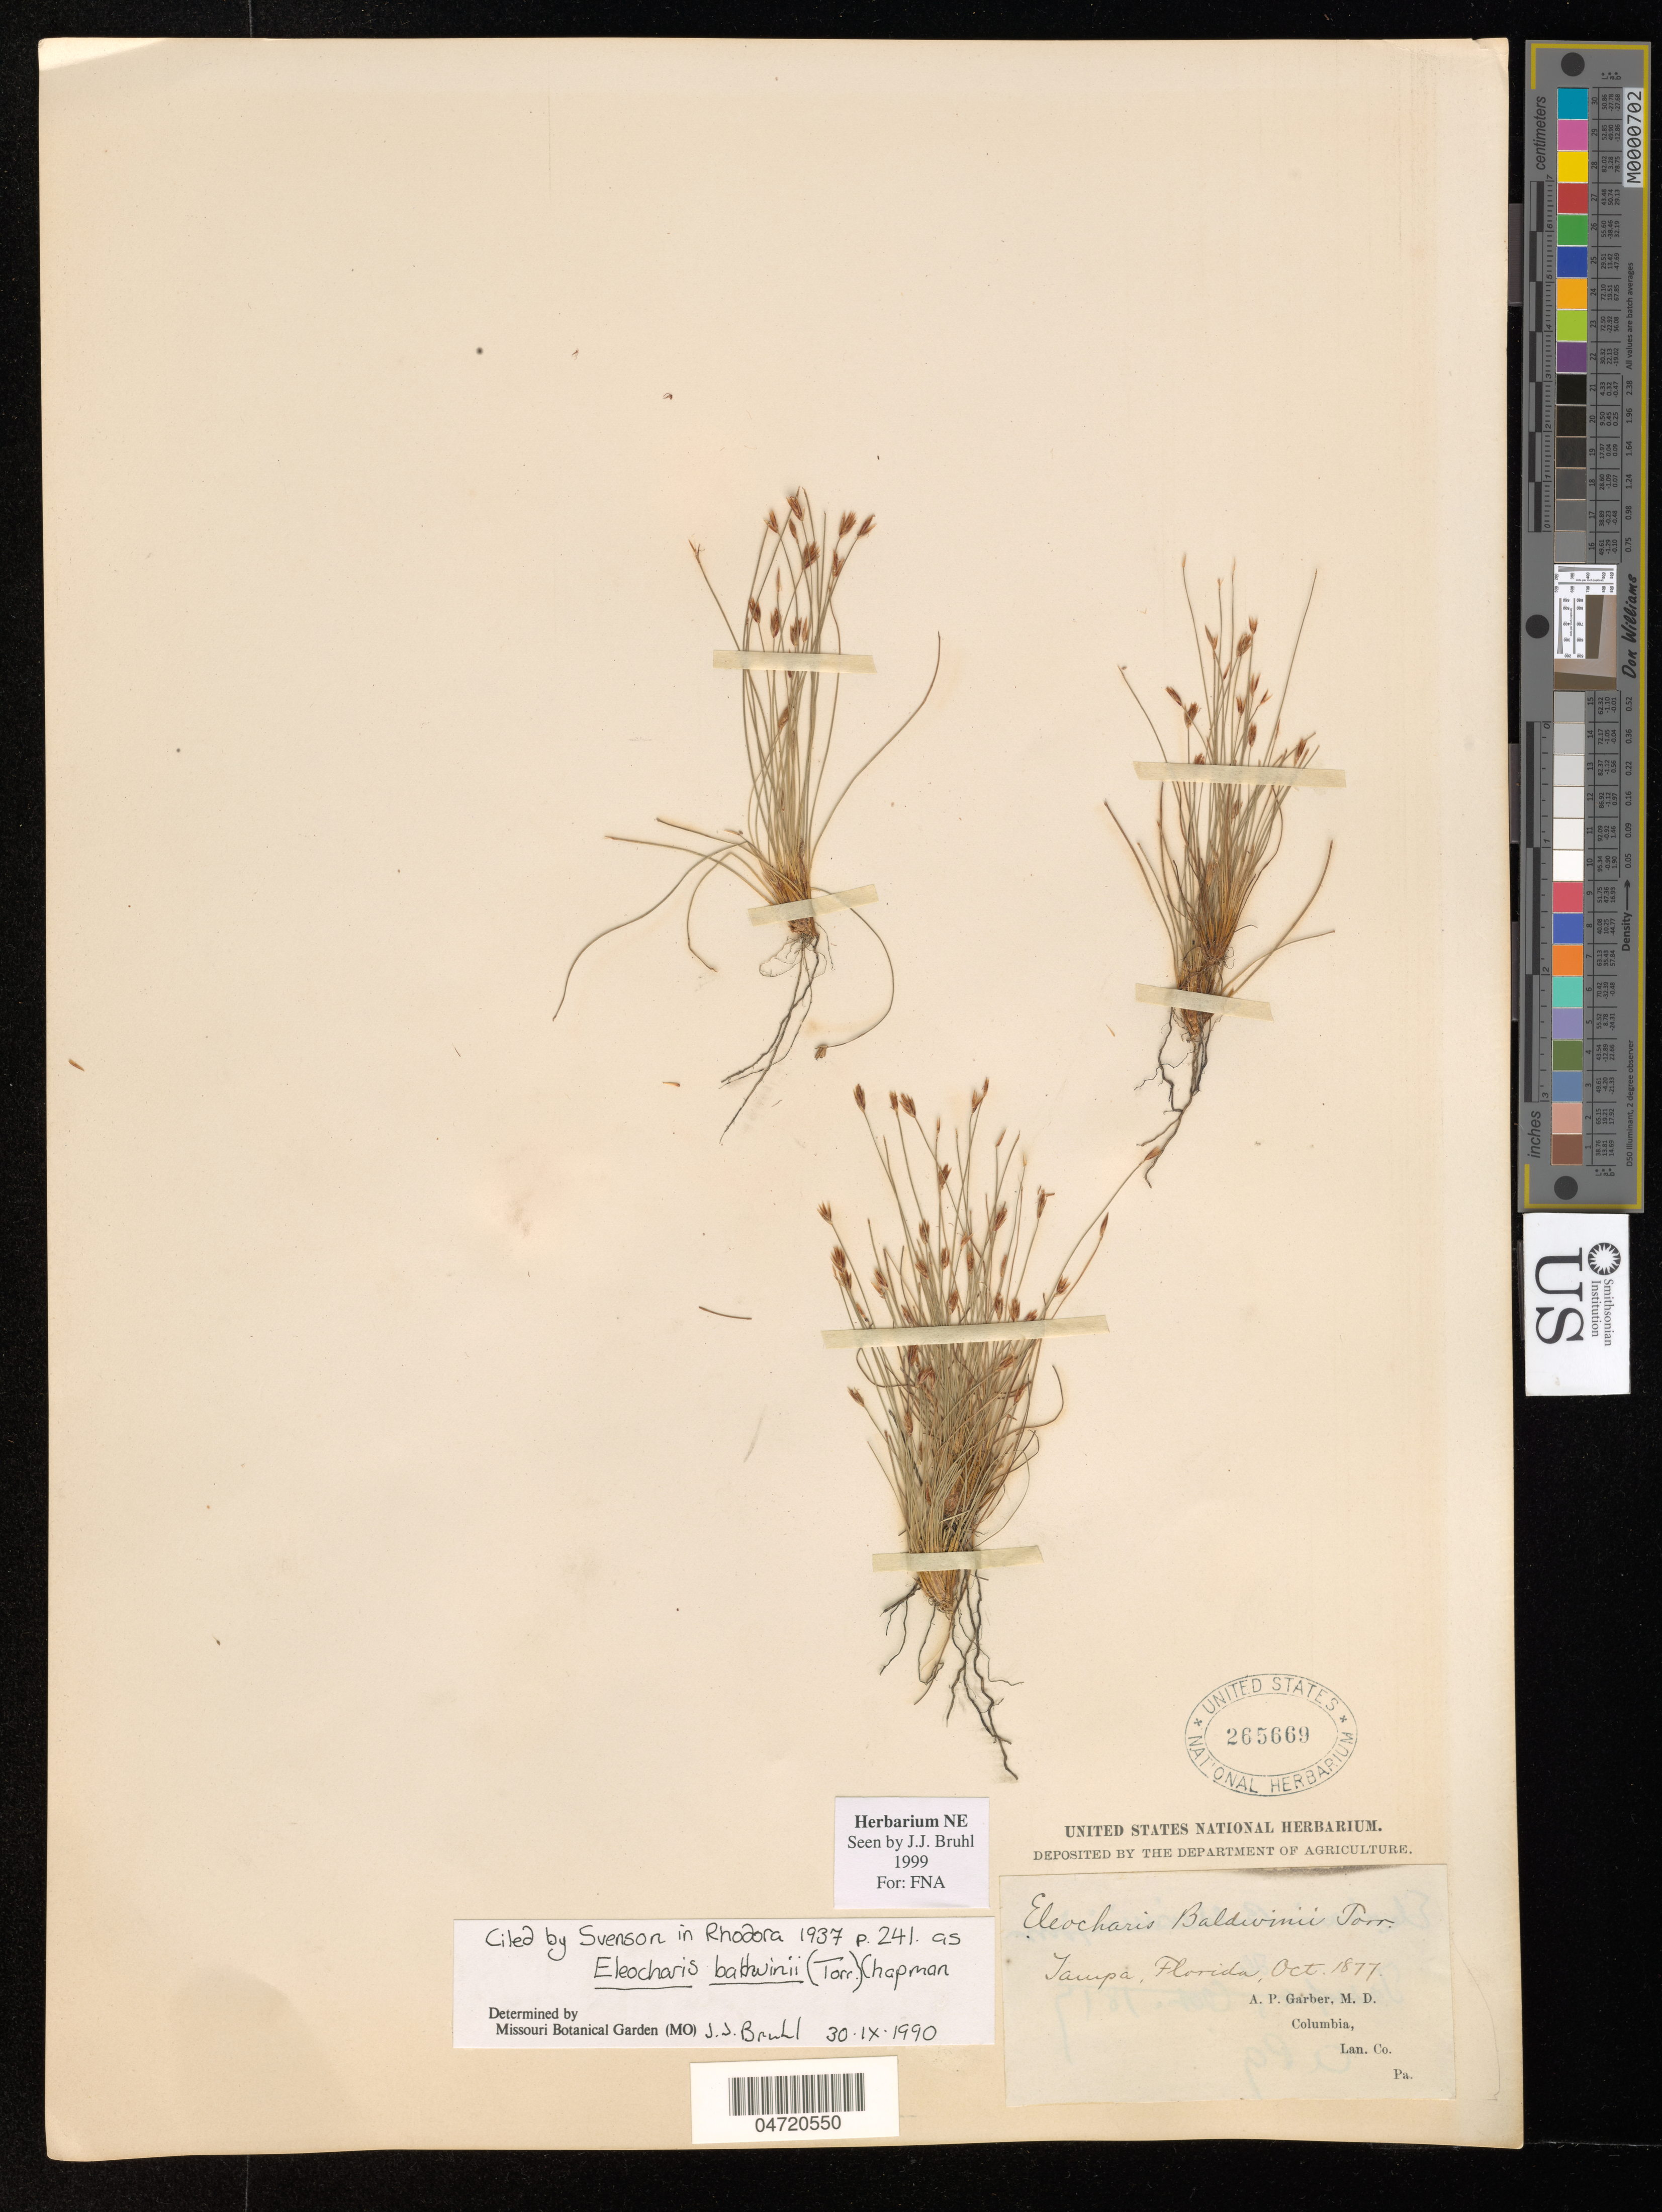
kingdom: Plantae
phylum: Tracheophyta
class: Liliopsida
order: Poales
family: Cyperaceae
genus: Eleocharis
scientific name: Eleocharis baldwinii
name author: (Torr.) Chapm.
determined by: Bruhl, J. J., (NE), University of New England (AUSTRALIA)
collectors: A. P. Garber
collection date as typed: Oct 1877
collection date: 1877-10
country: United States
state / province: Florida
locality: Tampa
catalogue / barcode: US 265669